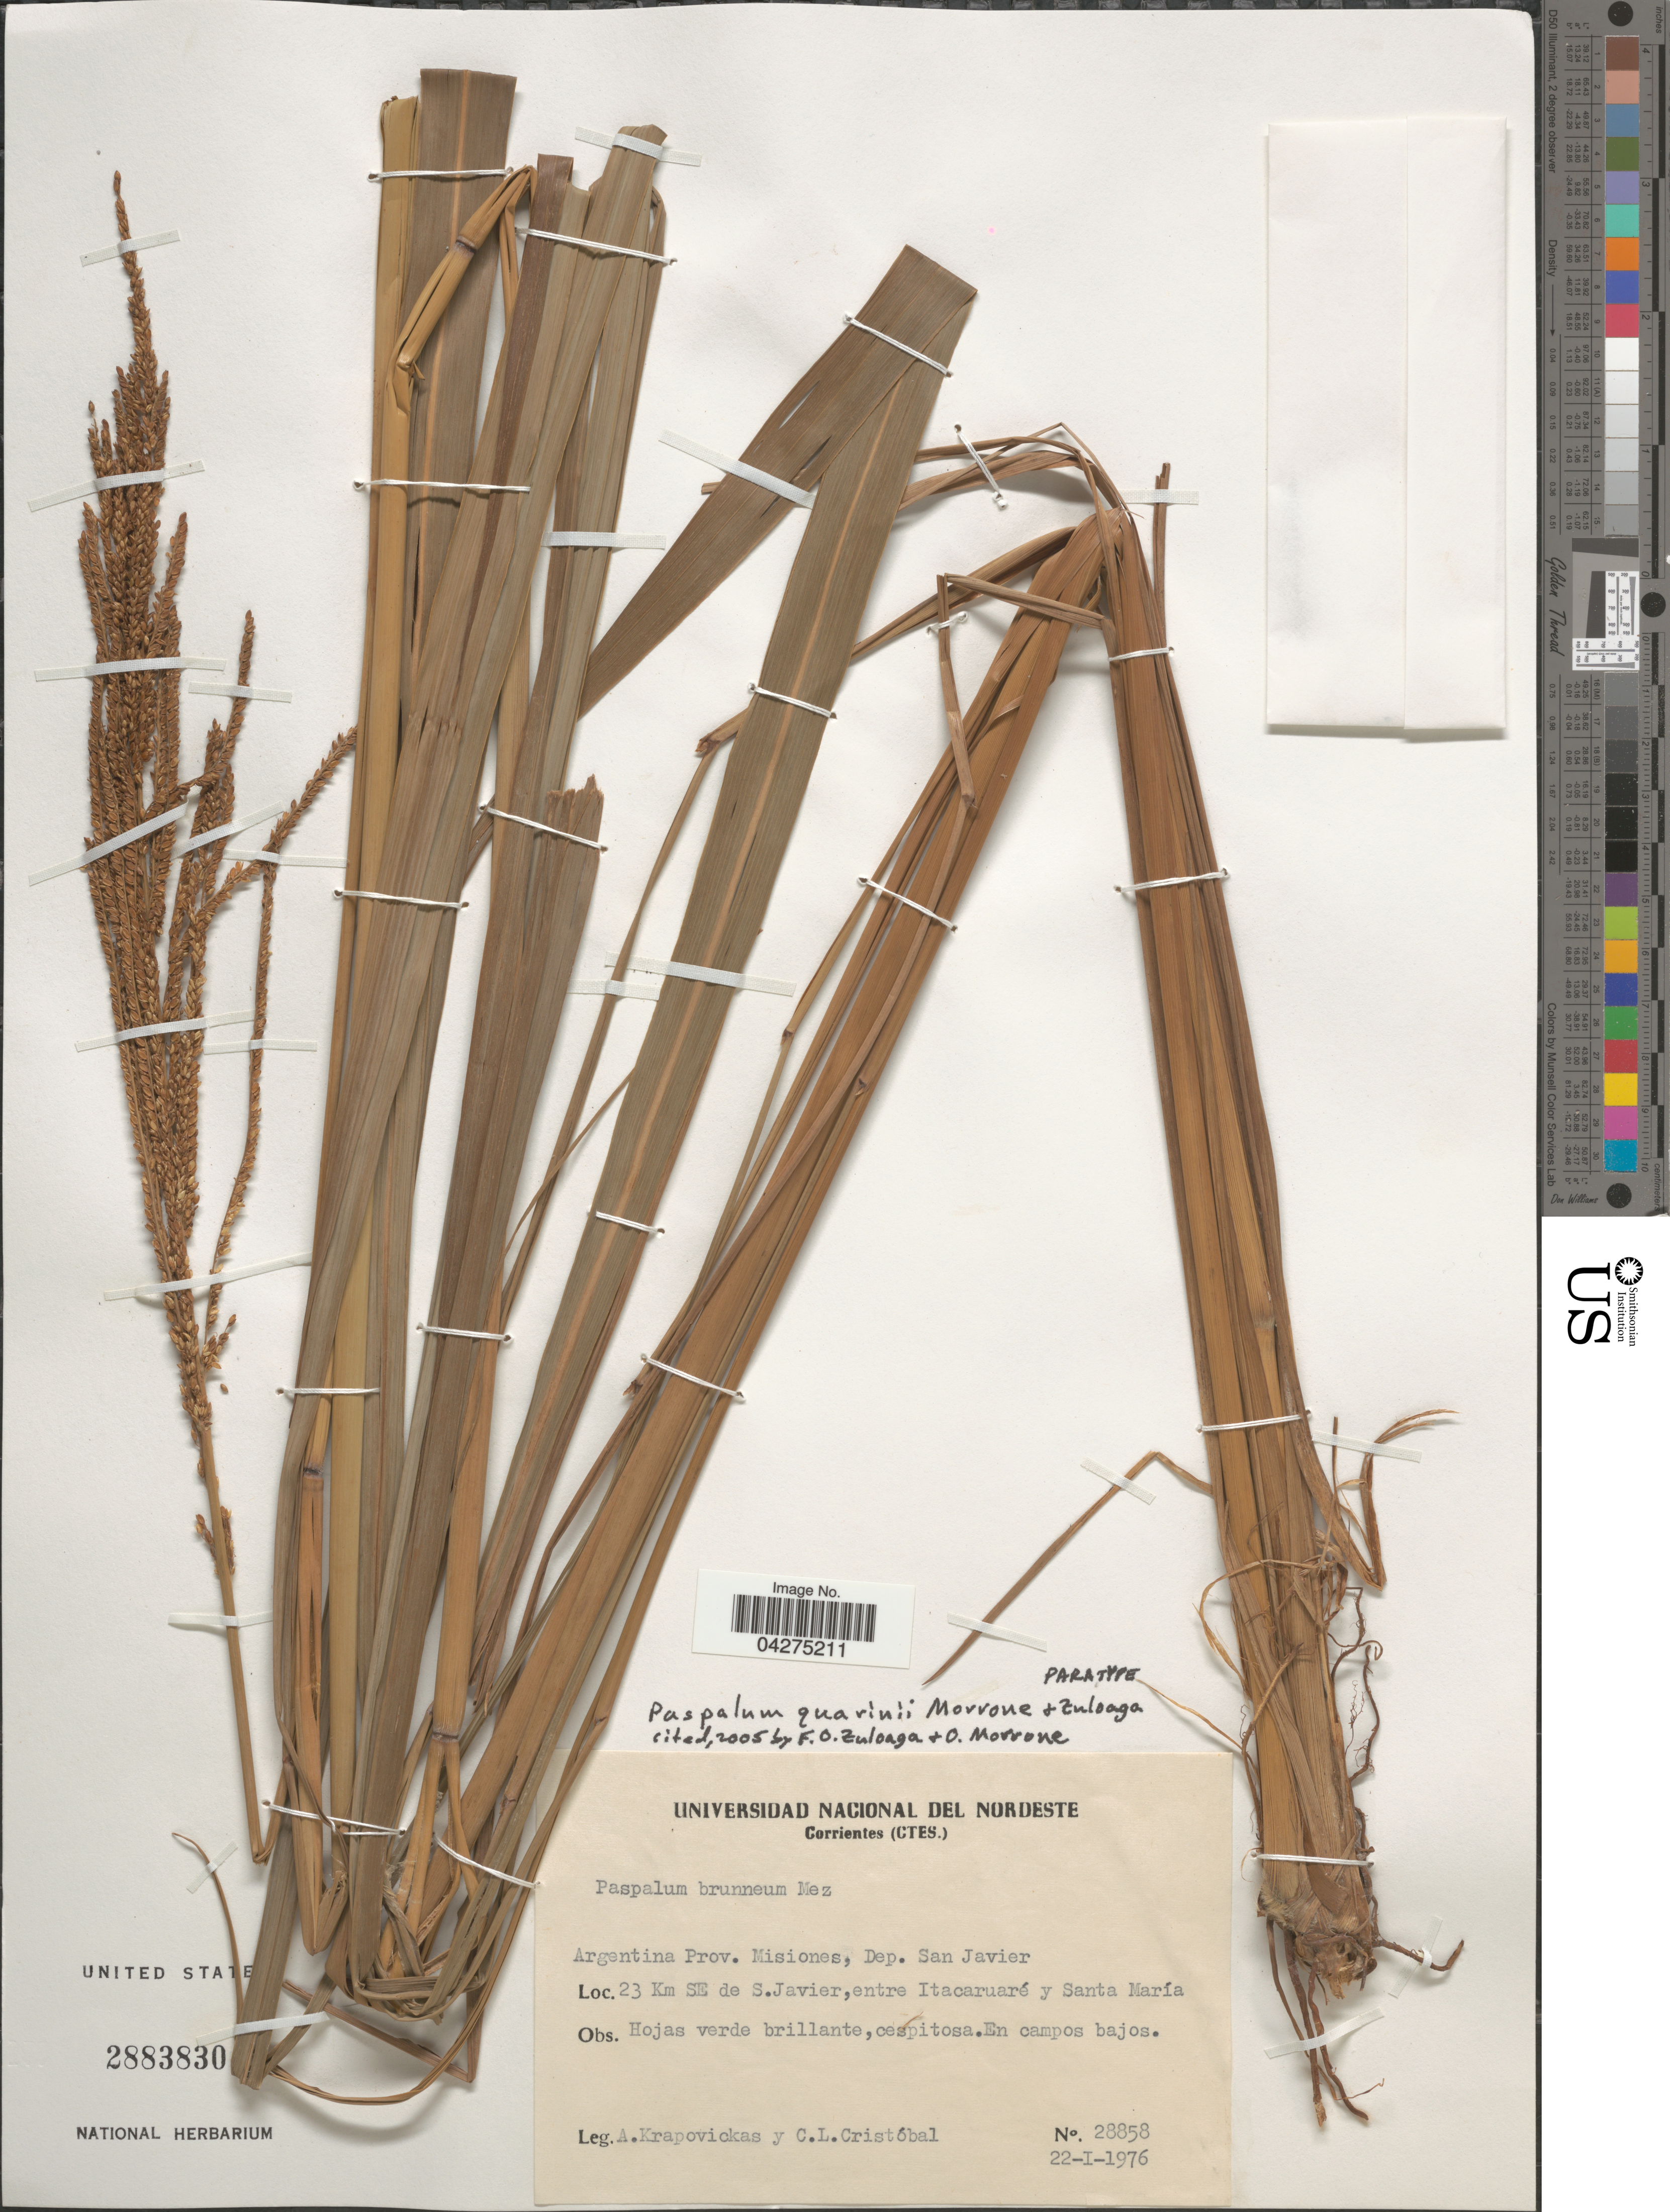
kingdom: Plantae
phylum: Tracheophyta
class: Liliopsida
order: Poales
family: Poaceae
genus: Paspalum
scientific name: Paspalum quarinii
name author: Morrone & Zuloaga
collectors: A. Krapovickas & C. L. Cristóbal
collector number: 28858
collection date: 1976-01-22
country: Argentina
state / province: Misiones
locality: Dep. San Javier. 23 Km SE de S.Javier, entre Itacaruaré y Santa María.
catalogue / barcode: US 2883830